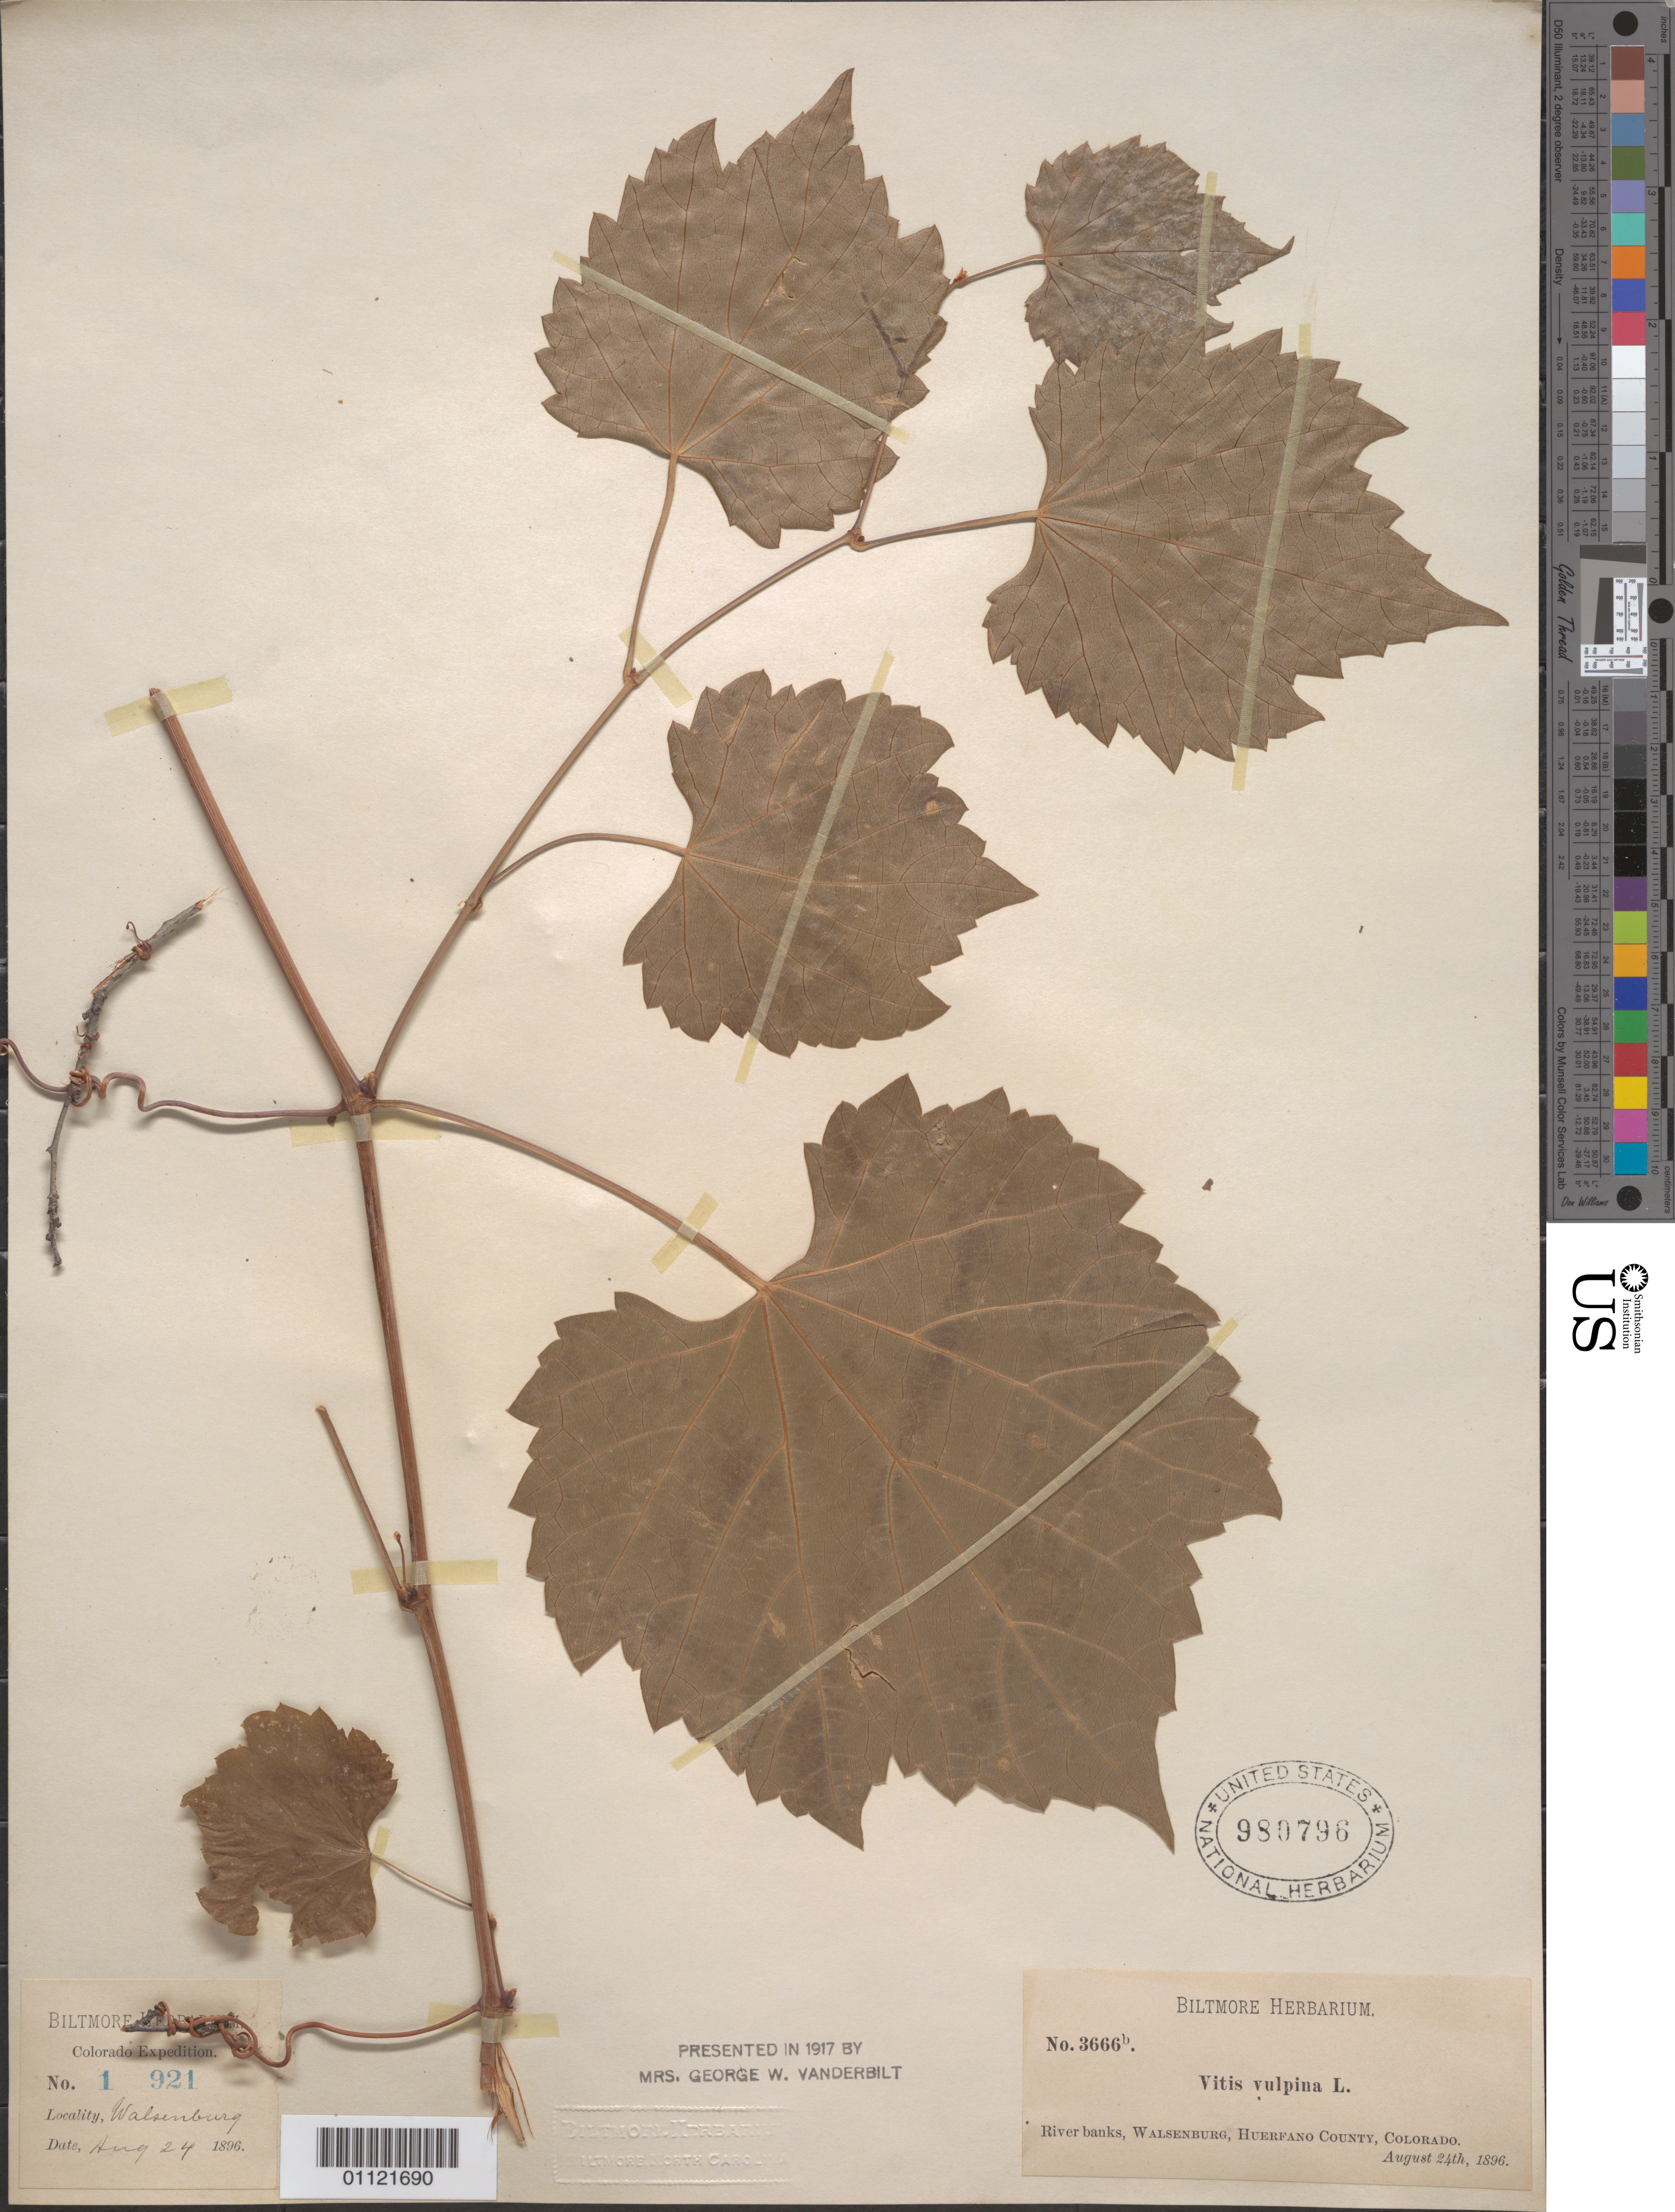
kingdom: Plantae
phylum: Tracheophyta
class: Magnoliopsida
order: Vitales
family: Vitaceae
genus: Vitis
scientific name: Vitis vulpina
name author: L.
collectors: ex herb. Biltmore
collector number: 3666b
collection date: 1896-08-24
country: United States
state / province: Colorado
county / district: Huerfano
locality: Walsenburg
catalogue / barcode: US 980796